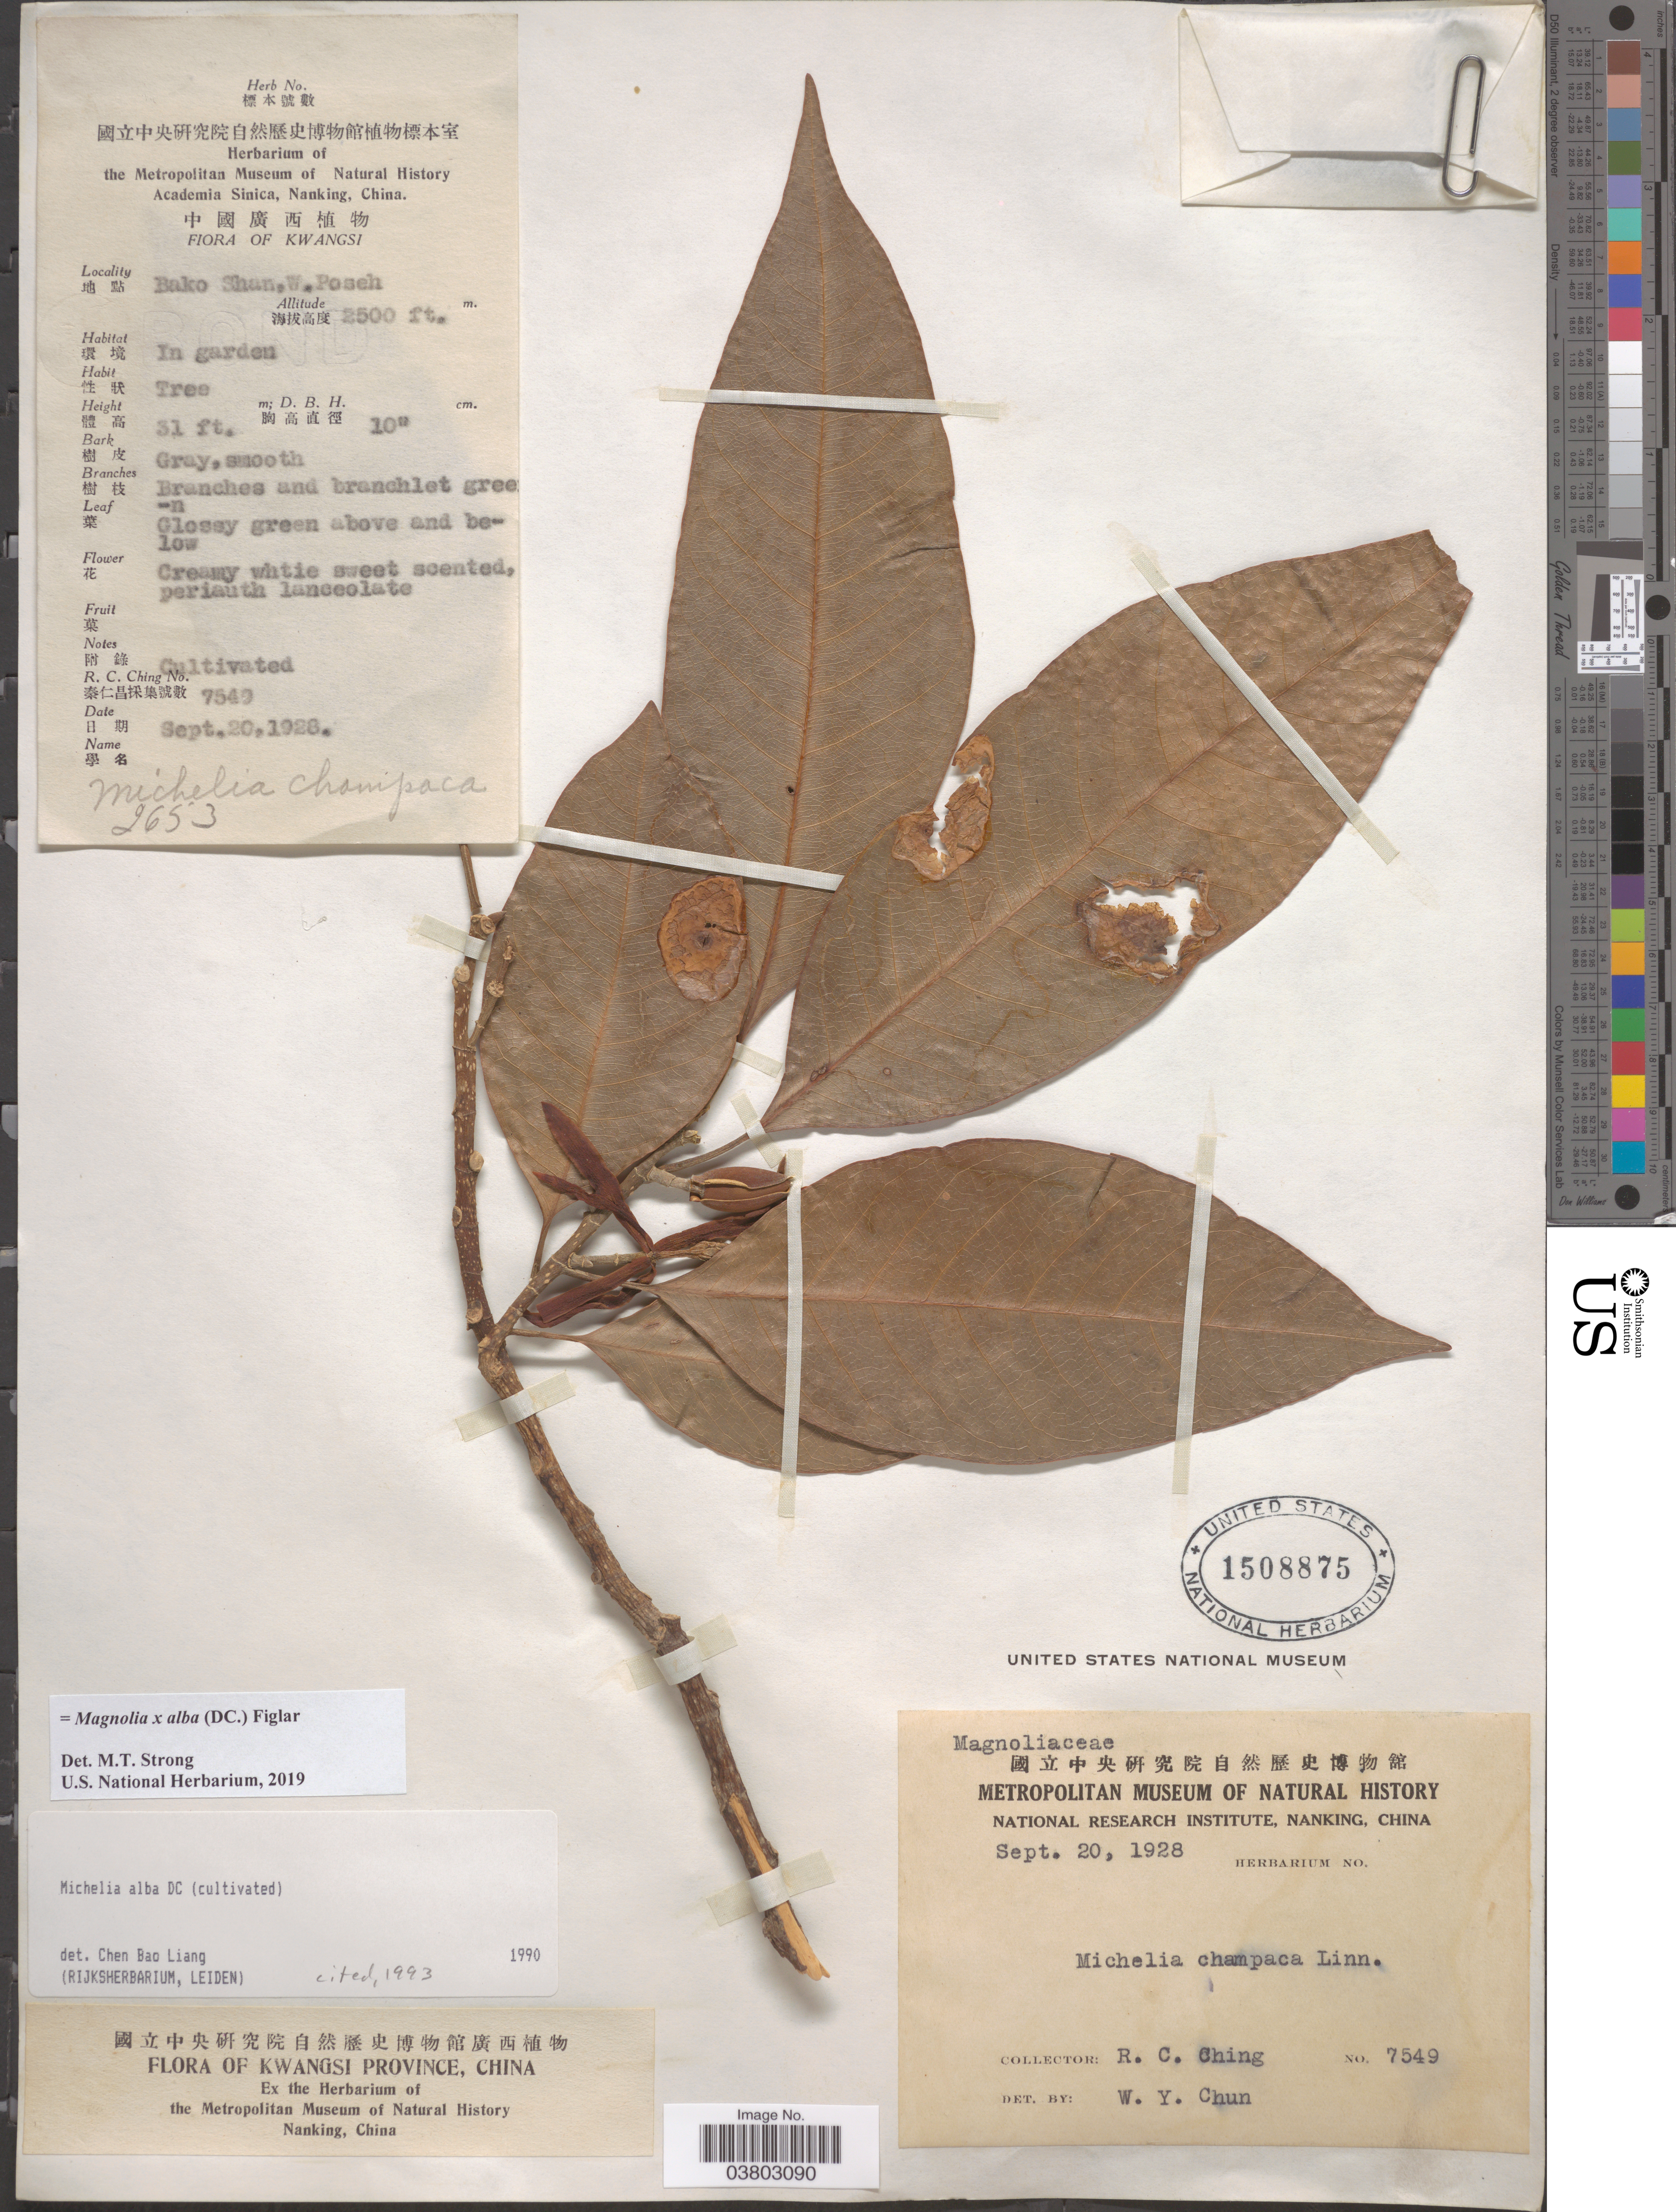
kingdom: Plantae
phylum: Tracheophyta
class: Magnoliopsida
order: Magnoliales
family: Magnoliaceae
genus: Magnolia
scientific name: Magnolia x alba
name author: (DC.) Figlar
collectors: R. C. Ching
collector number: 7549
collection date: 1928-09-20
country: China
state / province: Guangxi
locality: Kwangsi. Bako Shan, W. Poseh. In garden.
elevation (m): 762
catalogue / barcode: US 1508875